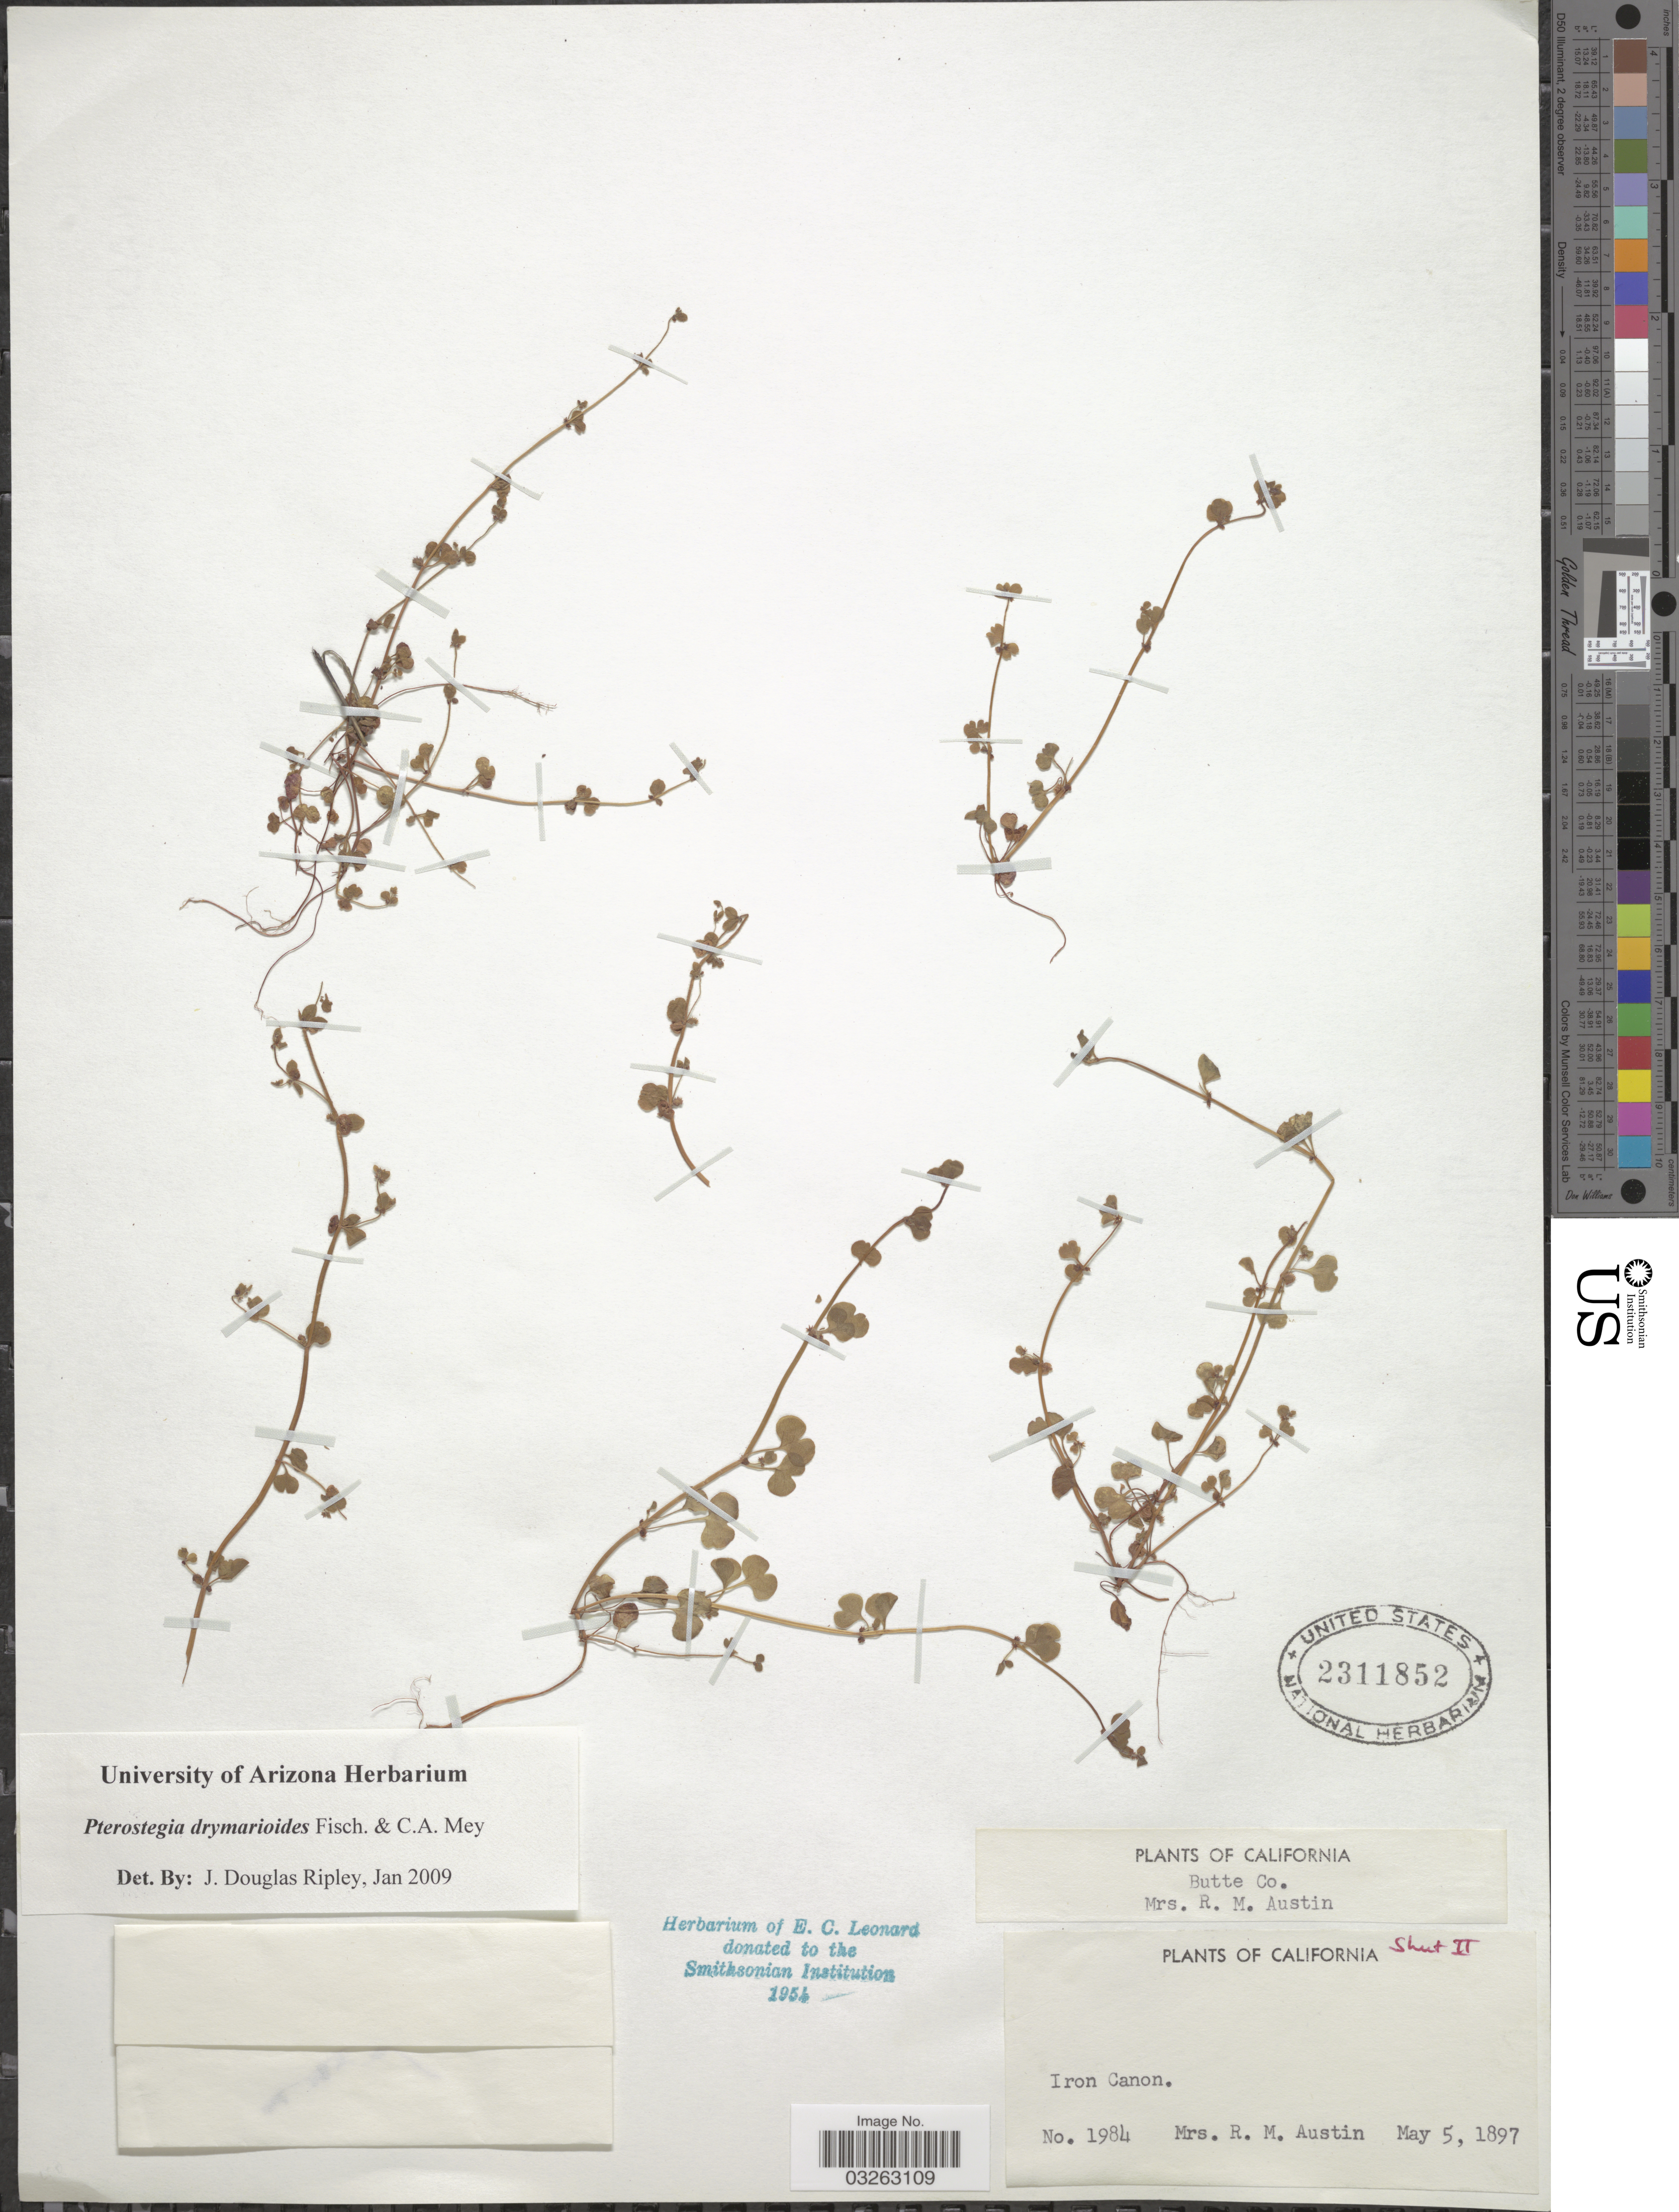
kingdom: Plantae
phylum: Tracheophyta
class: Magnoliopsida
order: Caryophyllales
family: Polygonaceae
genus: Pterostegia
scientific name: Pterostegia drymarioides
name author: Fisch. & C.A. Mey.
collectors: R. Austin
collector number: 1984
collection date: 1897-05-05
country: United States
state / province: California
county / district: Butte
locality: Butte Co., Iron Canon.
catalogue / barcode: US 2311852